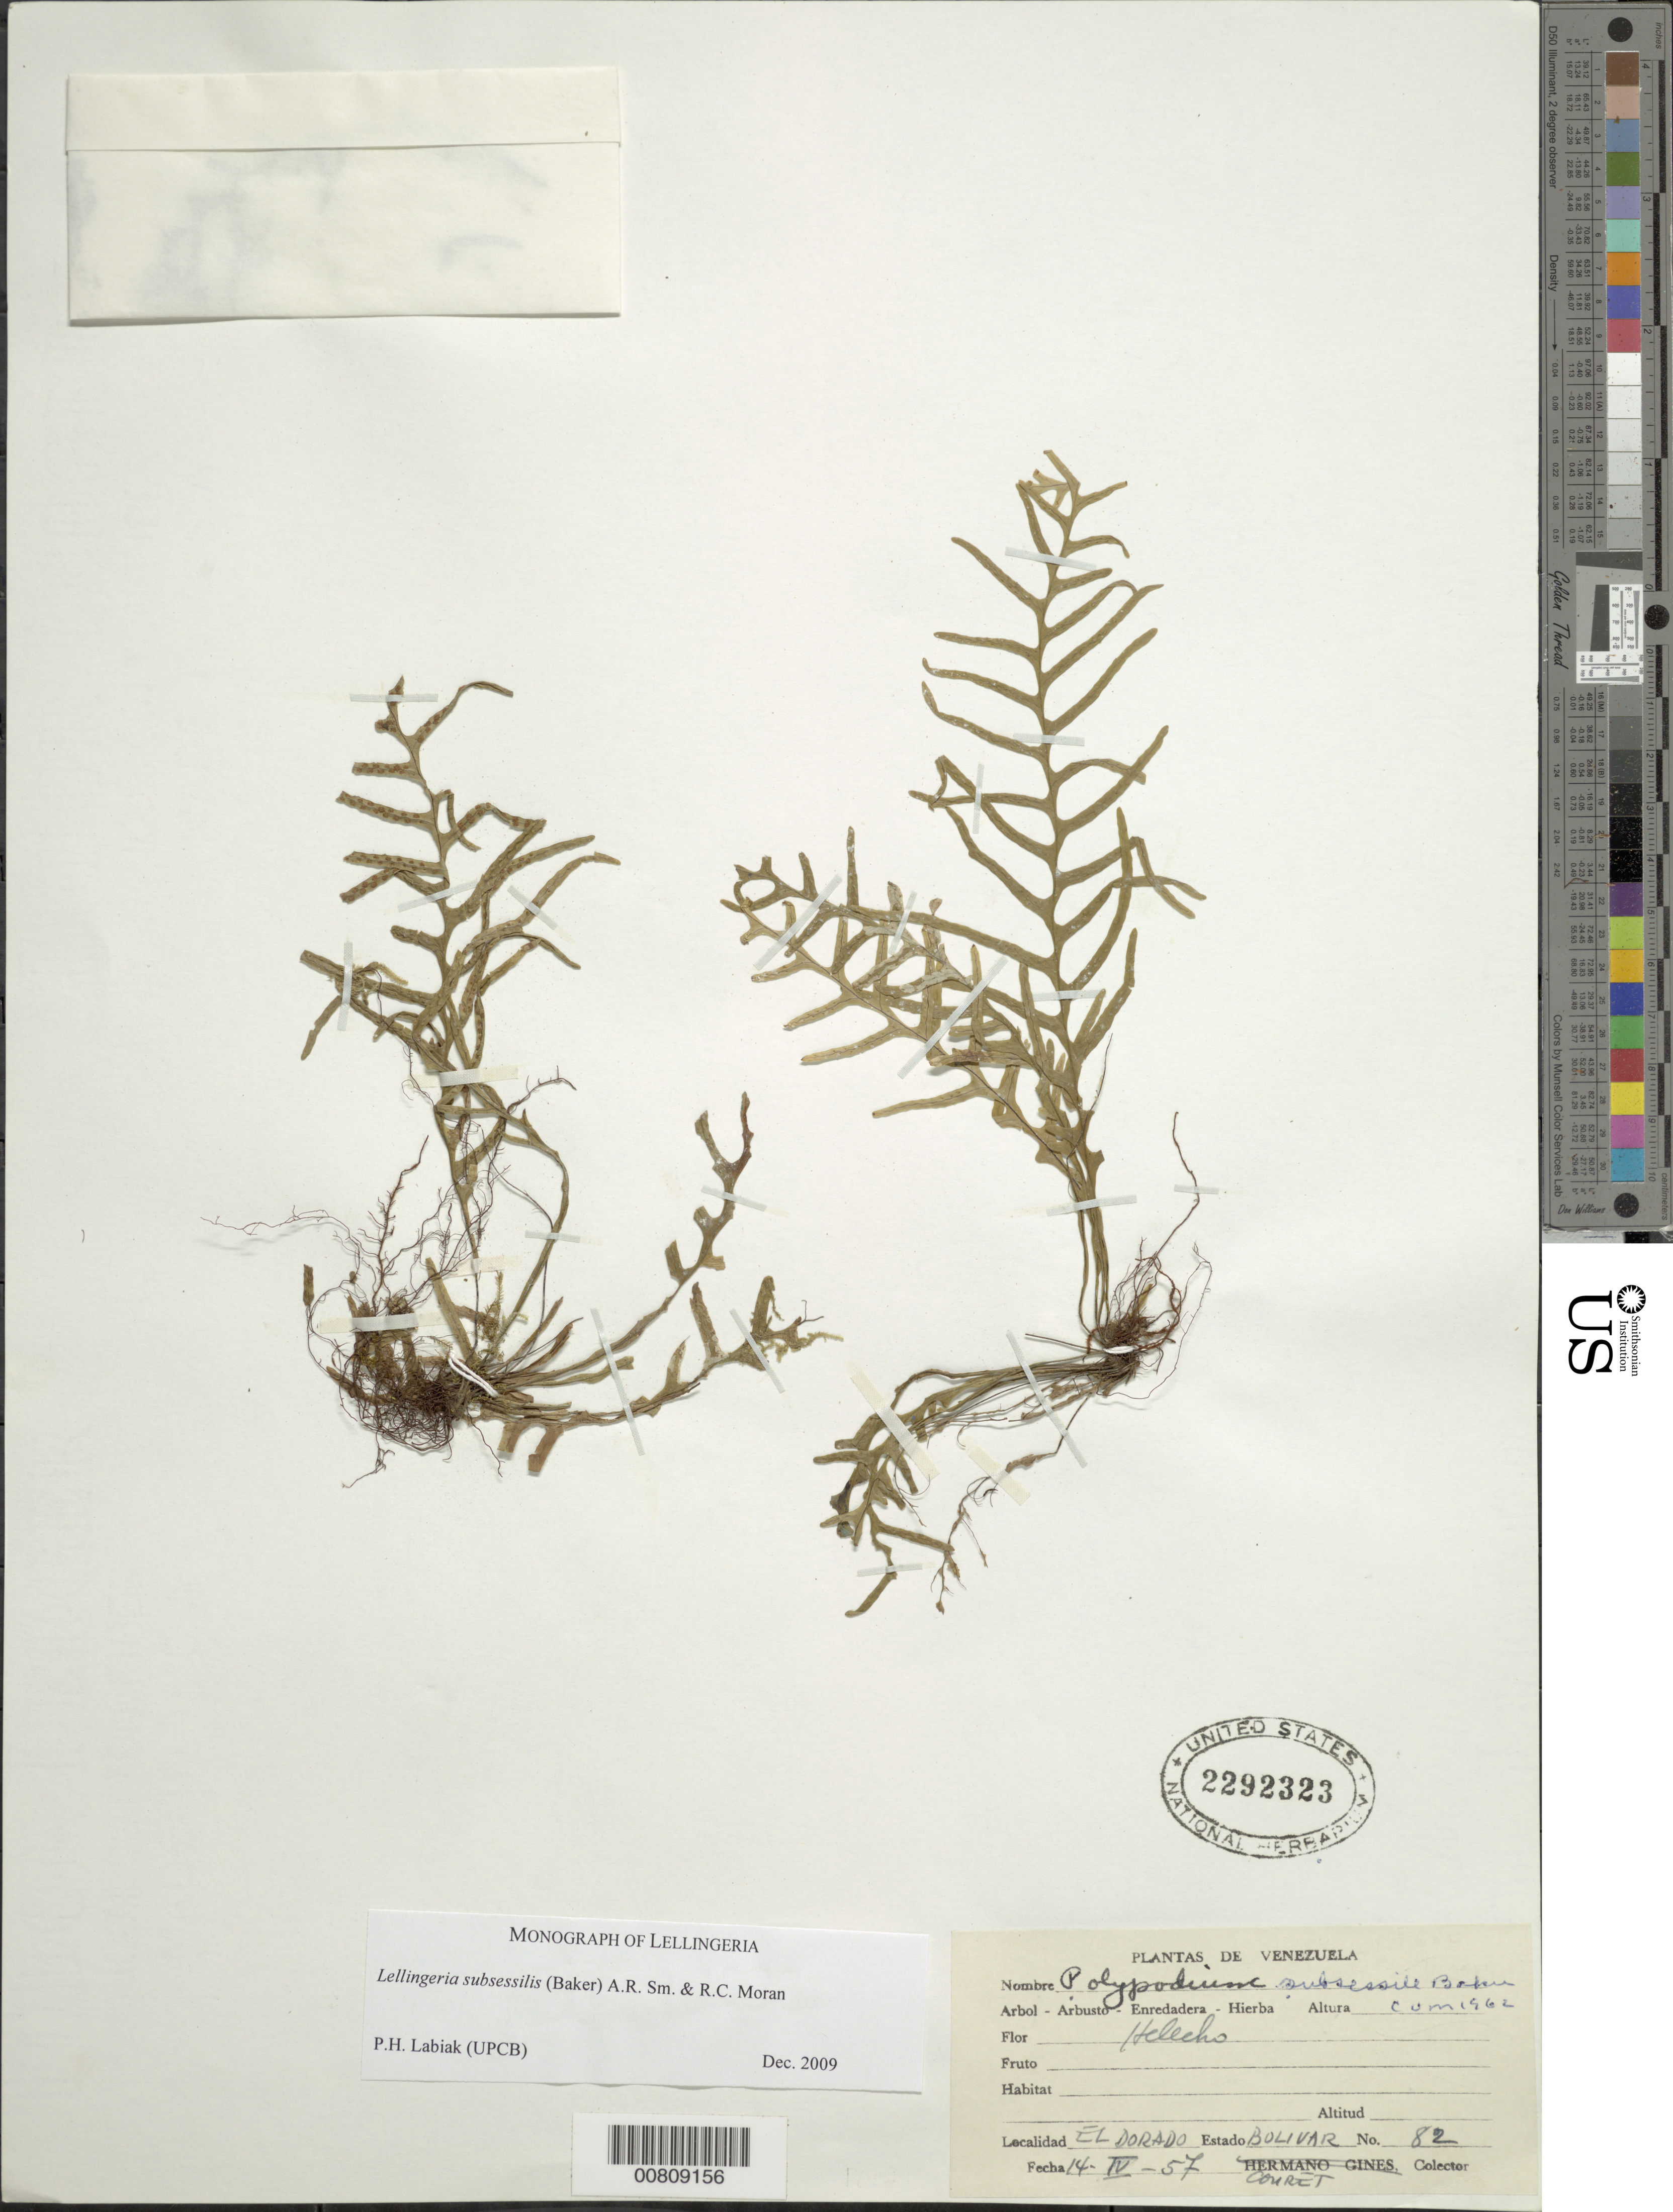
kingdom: Plantae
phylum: Tracheophyta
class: Polypodiopsida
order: Polypodiales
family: Polypodiaceae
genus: Lellingeria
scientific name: Lellingeria subsessilis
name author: (Baker) A.R. Sm. & R.C. Moran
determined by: Labiak, P. H.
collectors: -. Couret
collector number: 82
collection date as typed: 14-Apr-57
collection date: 1957-04-14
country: Venezuela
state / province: Bolívar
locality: El Dorado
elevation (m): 1500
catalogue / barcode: US 2292323